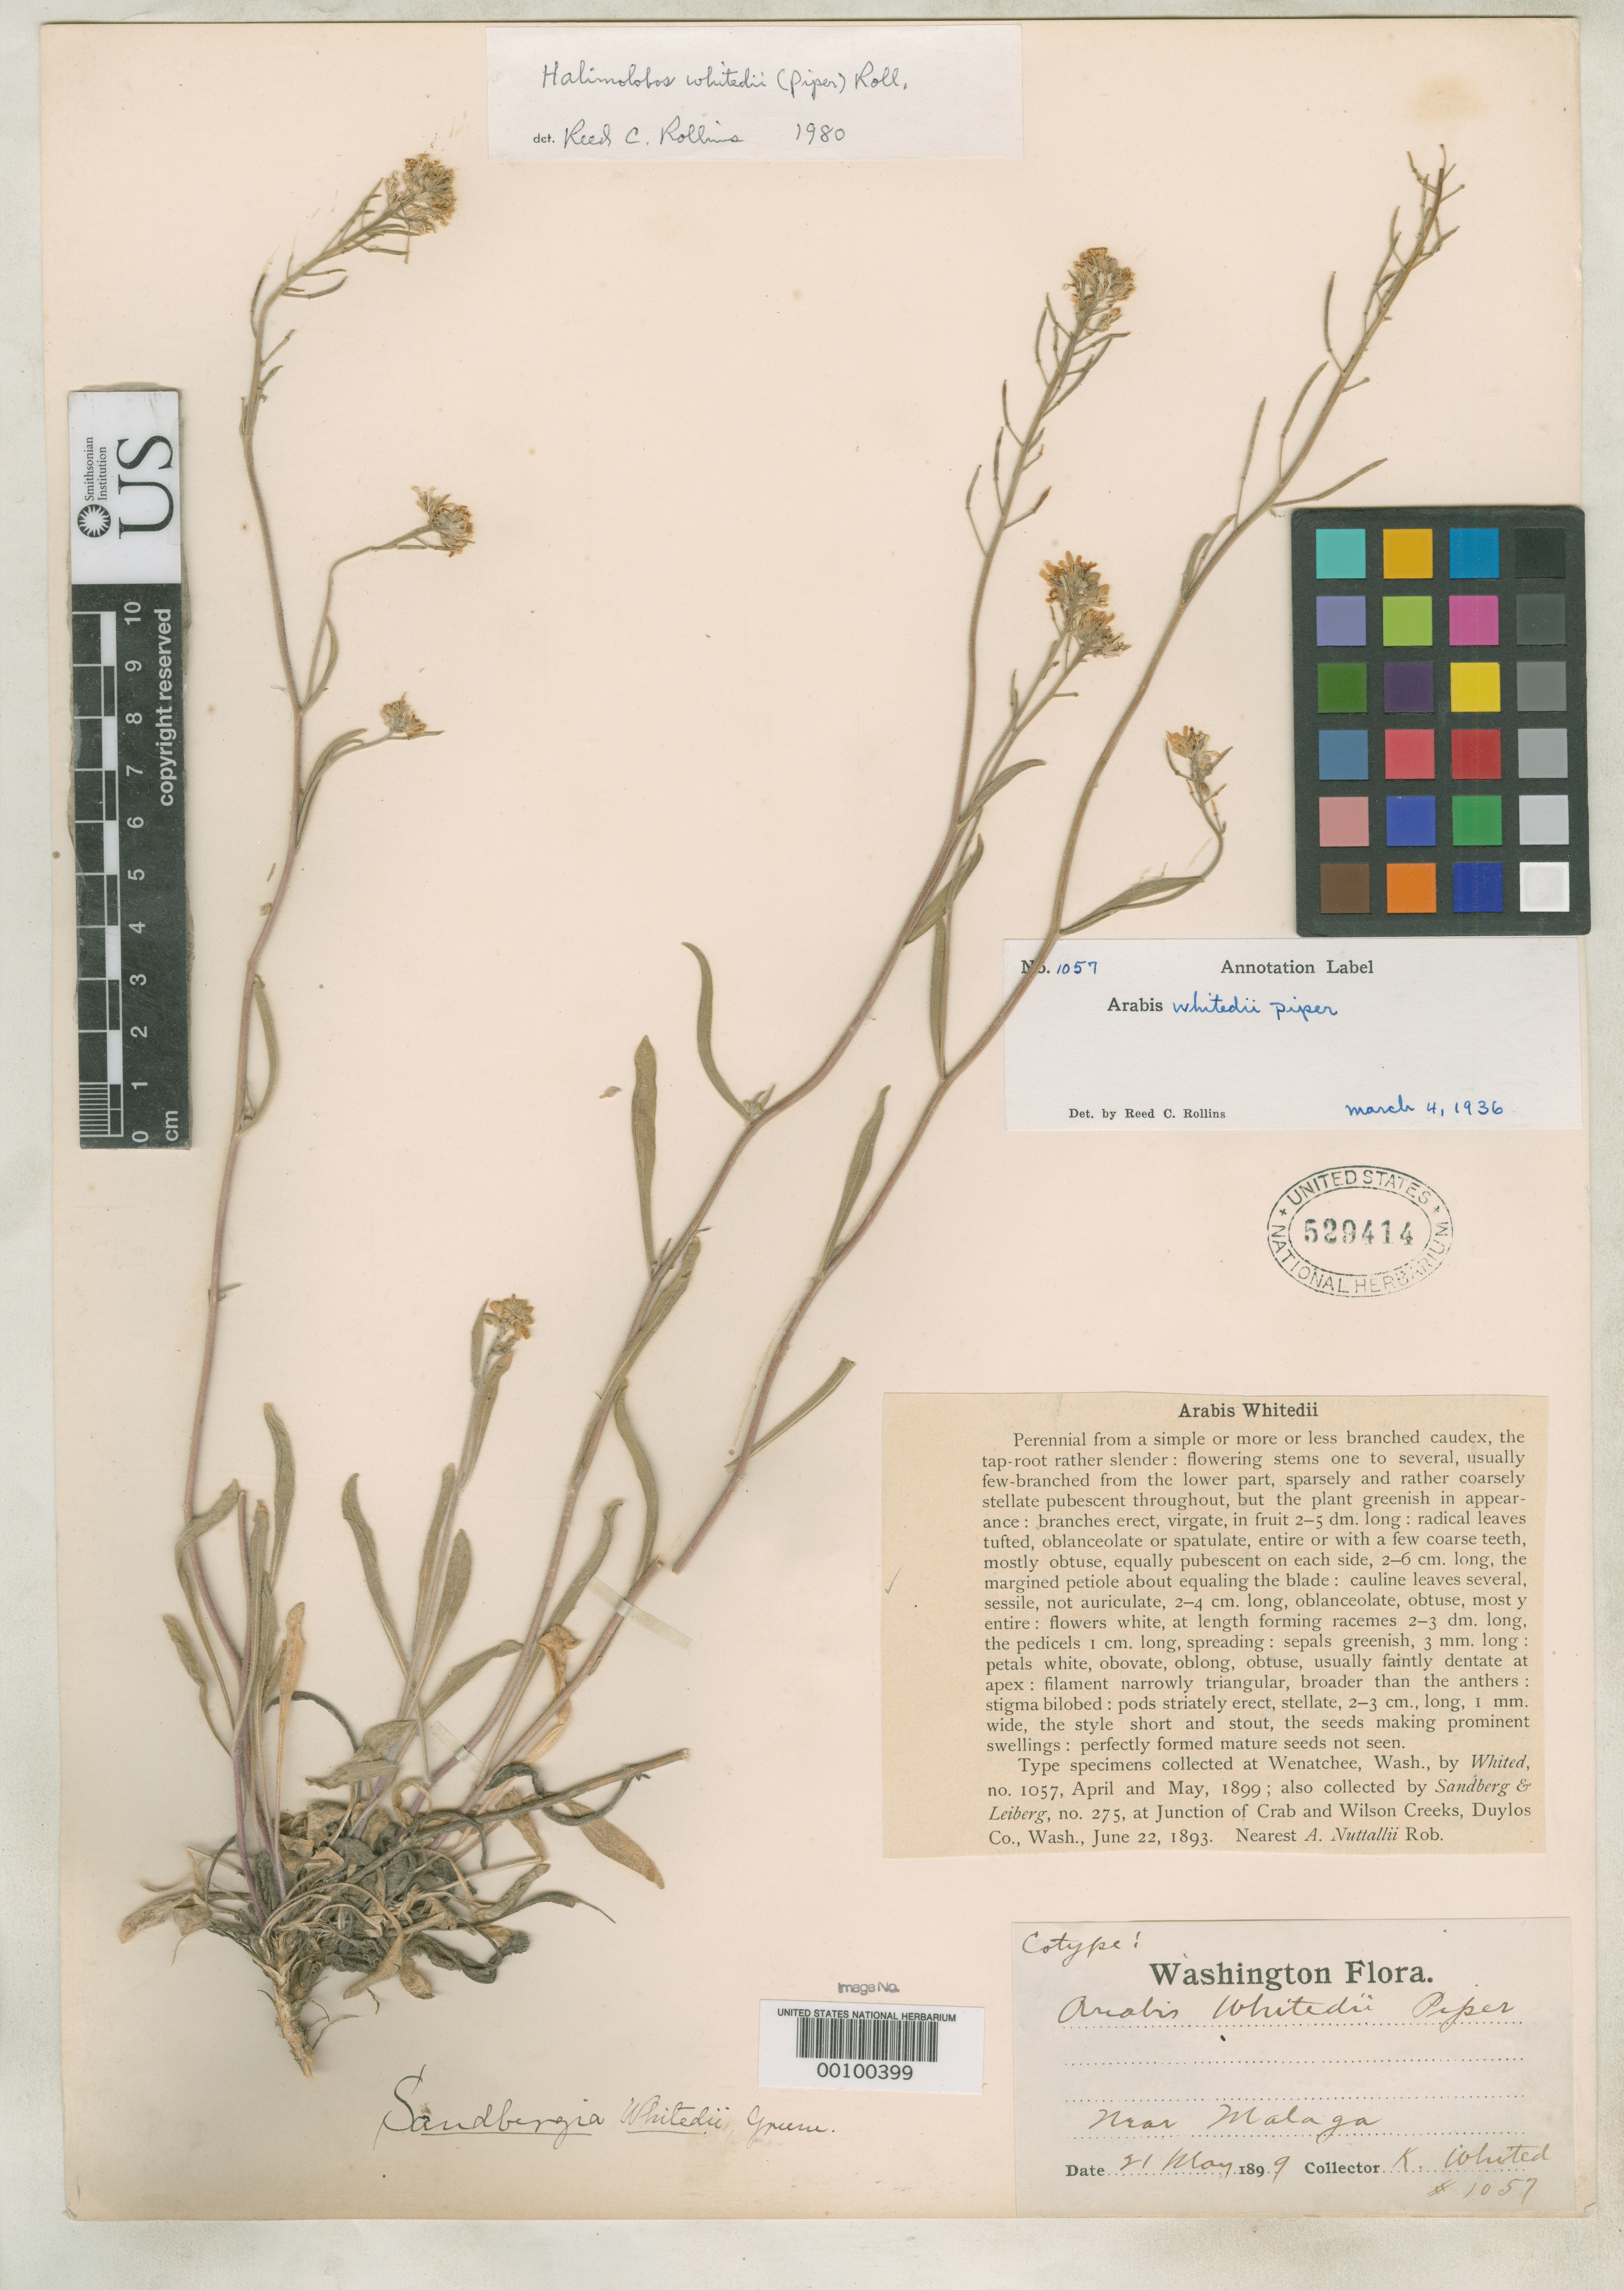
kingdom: Plantae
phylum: Tracheophyta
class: Magnoliopsida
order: Brassicales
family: Brassicaceae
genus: Arabis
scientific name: Arabis whitedii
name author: Piper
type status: Syntype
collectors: K. Whited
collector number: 1057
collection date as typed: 21 May 1899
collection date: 1899-05-21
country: United States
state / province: Washington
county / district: Chelan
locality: Near Malaga.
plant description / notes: Currently accepted name as cited by I.A. Al-Shehbaz, Harvard Pap. Bot. 12: 427 (2007).; Protologue, "Type specimens collected at Wenatchee, Wash., by Whited, no. 1057, April and May, 1899; also collected by Sandberg & Leiberg, no. 275...." This sheet (21 May 1899) annotated as "cotype!" by Piper. Al-Shehbaz cites Whited 1057 (30 Apr. 1899) as "holotype", Harvard Pap. Bot. 12: 427 (2007).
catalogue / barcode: US 529414